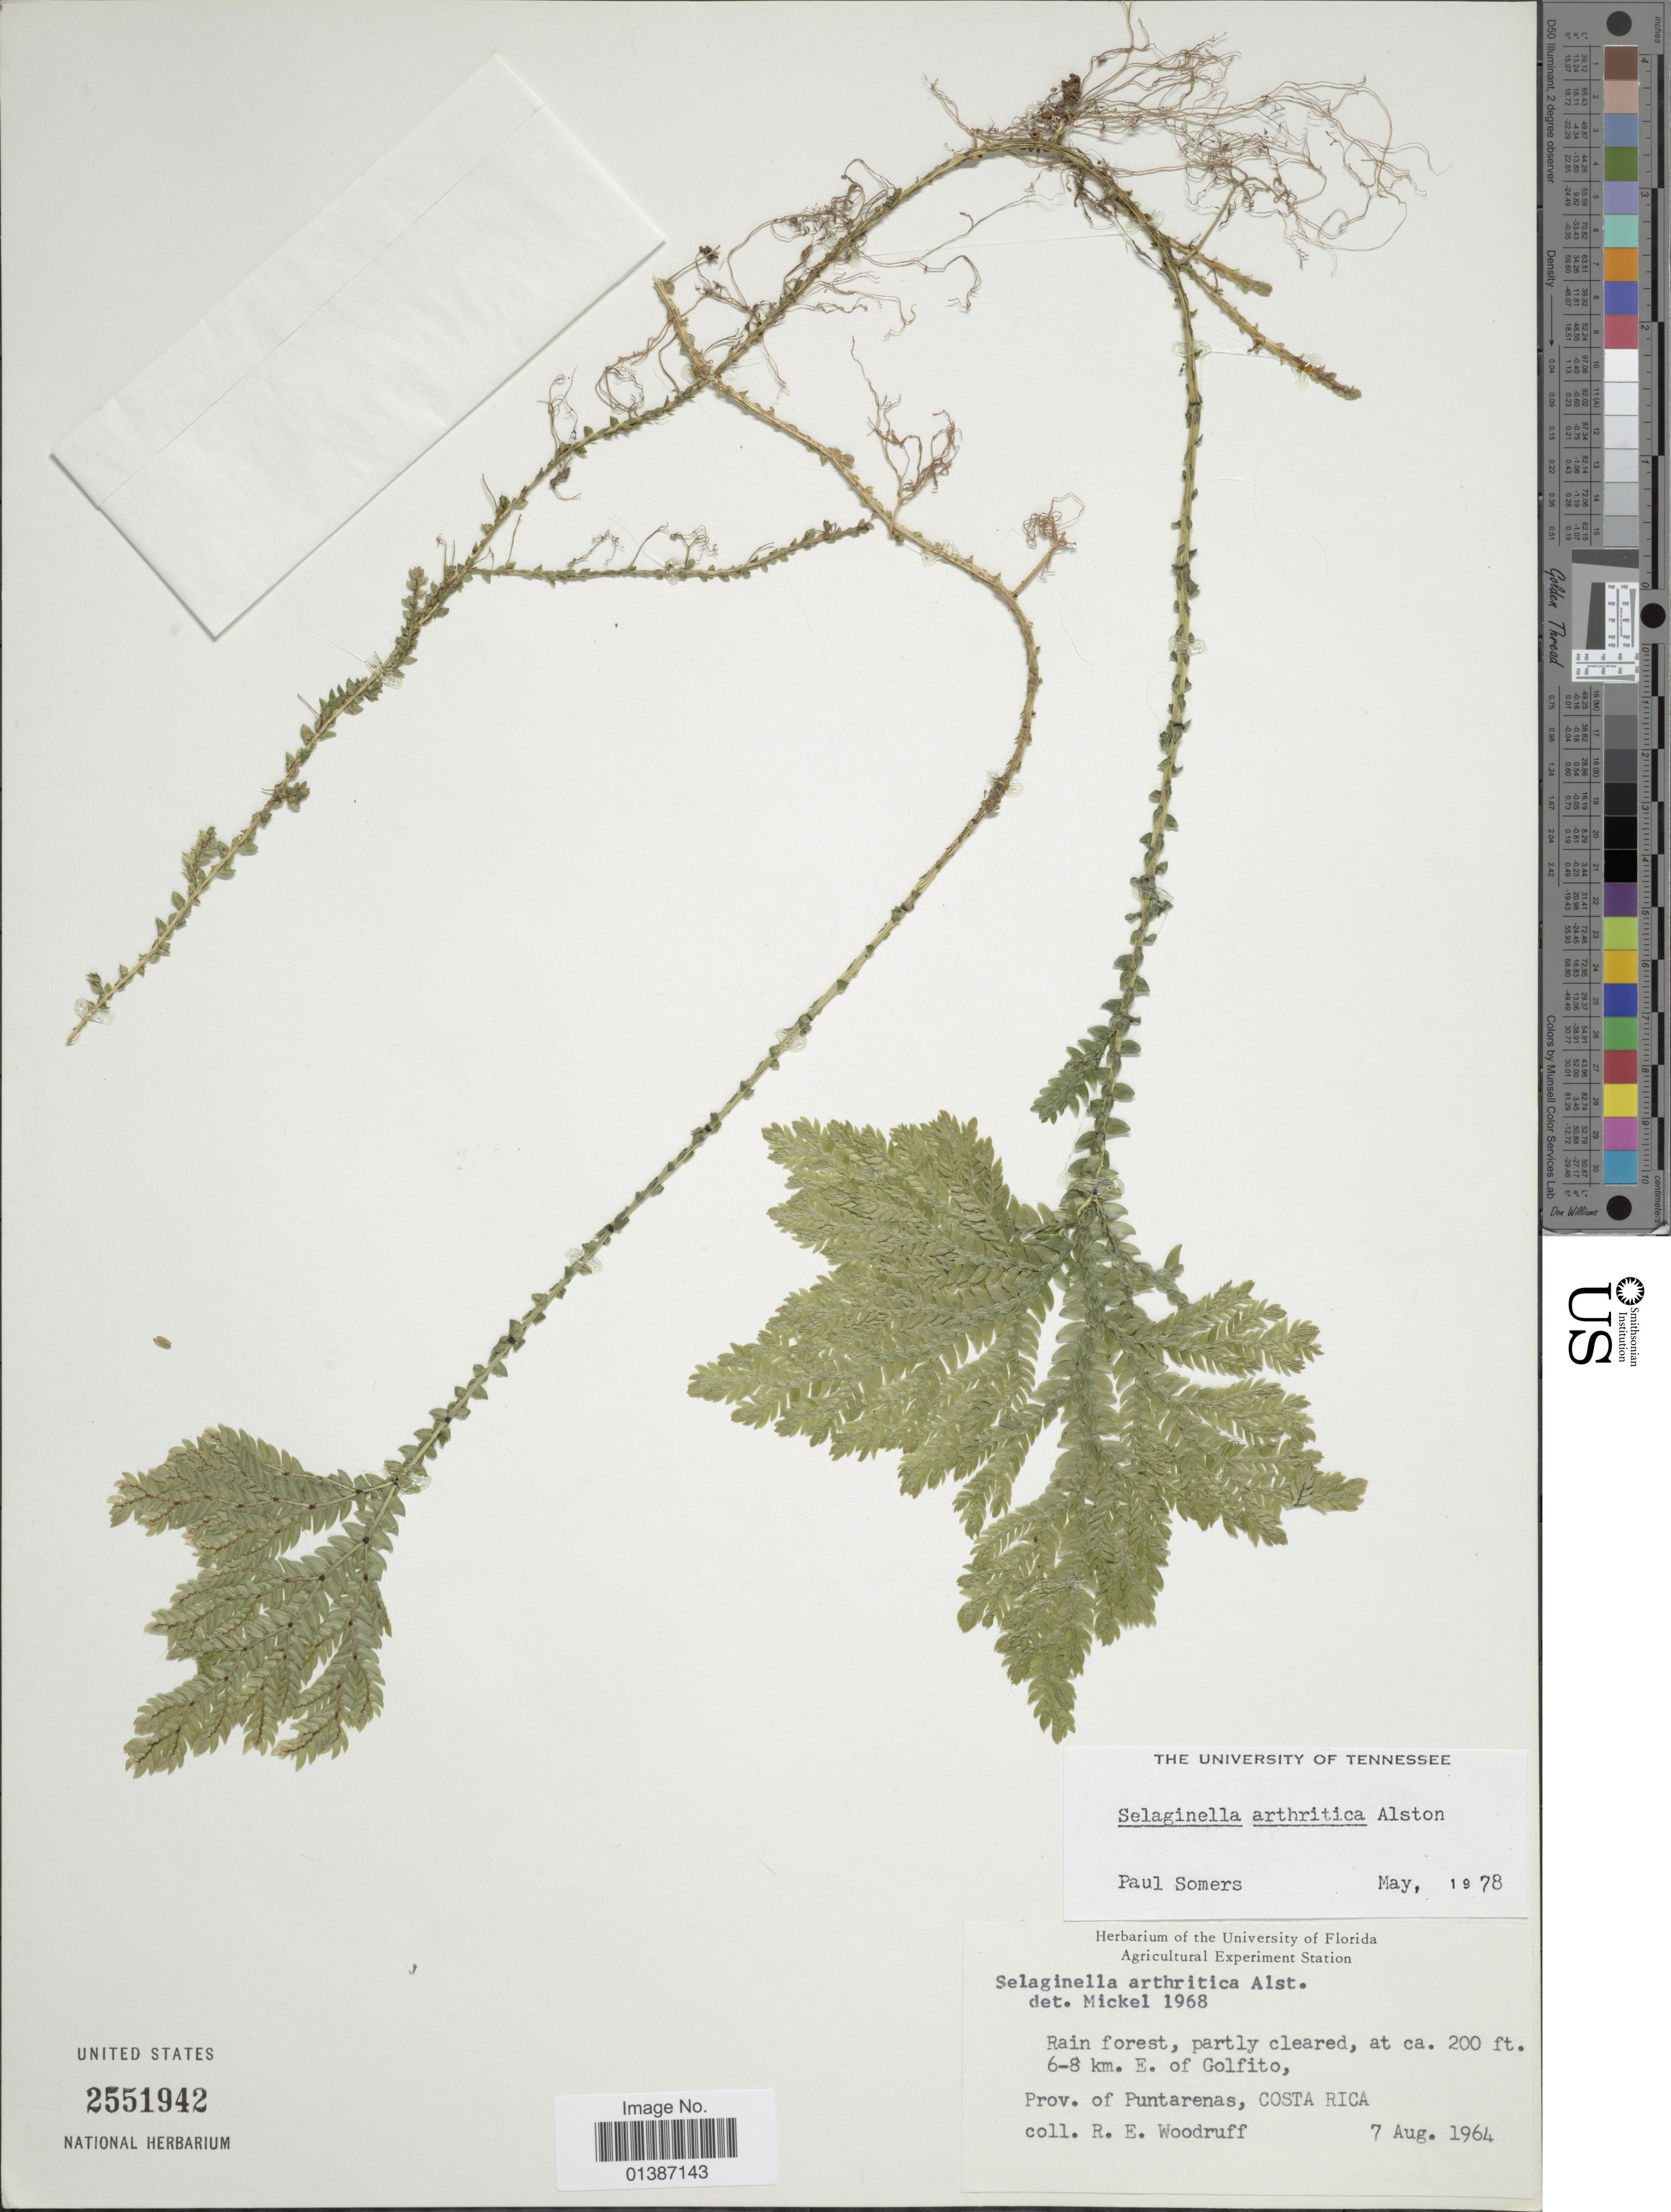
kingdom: Plantae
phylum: Tracheophyta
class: Lycopodiopsida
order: Selaginellales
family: Selaginellaceae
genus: Selaginella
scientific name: Selaginella arthritica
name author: Alston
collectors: R. Woodruff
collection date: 1964-08-07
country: Costa Rica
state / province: Puntarenas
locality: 6-8 km. E. of Golfito, Prov. of Puntarenas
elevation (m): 61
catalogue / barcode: US 2551942